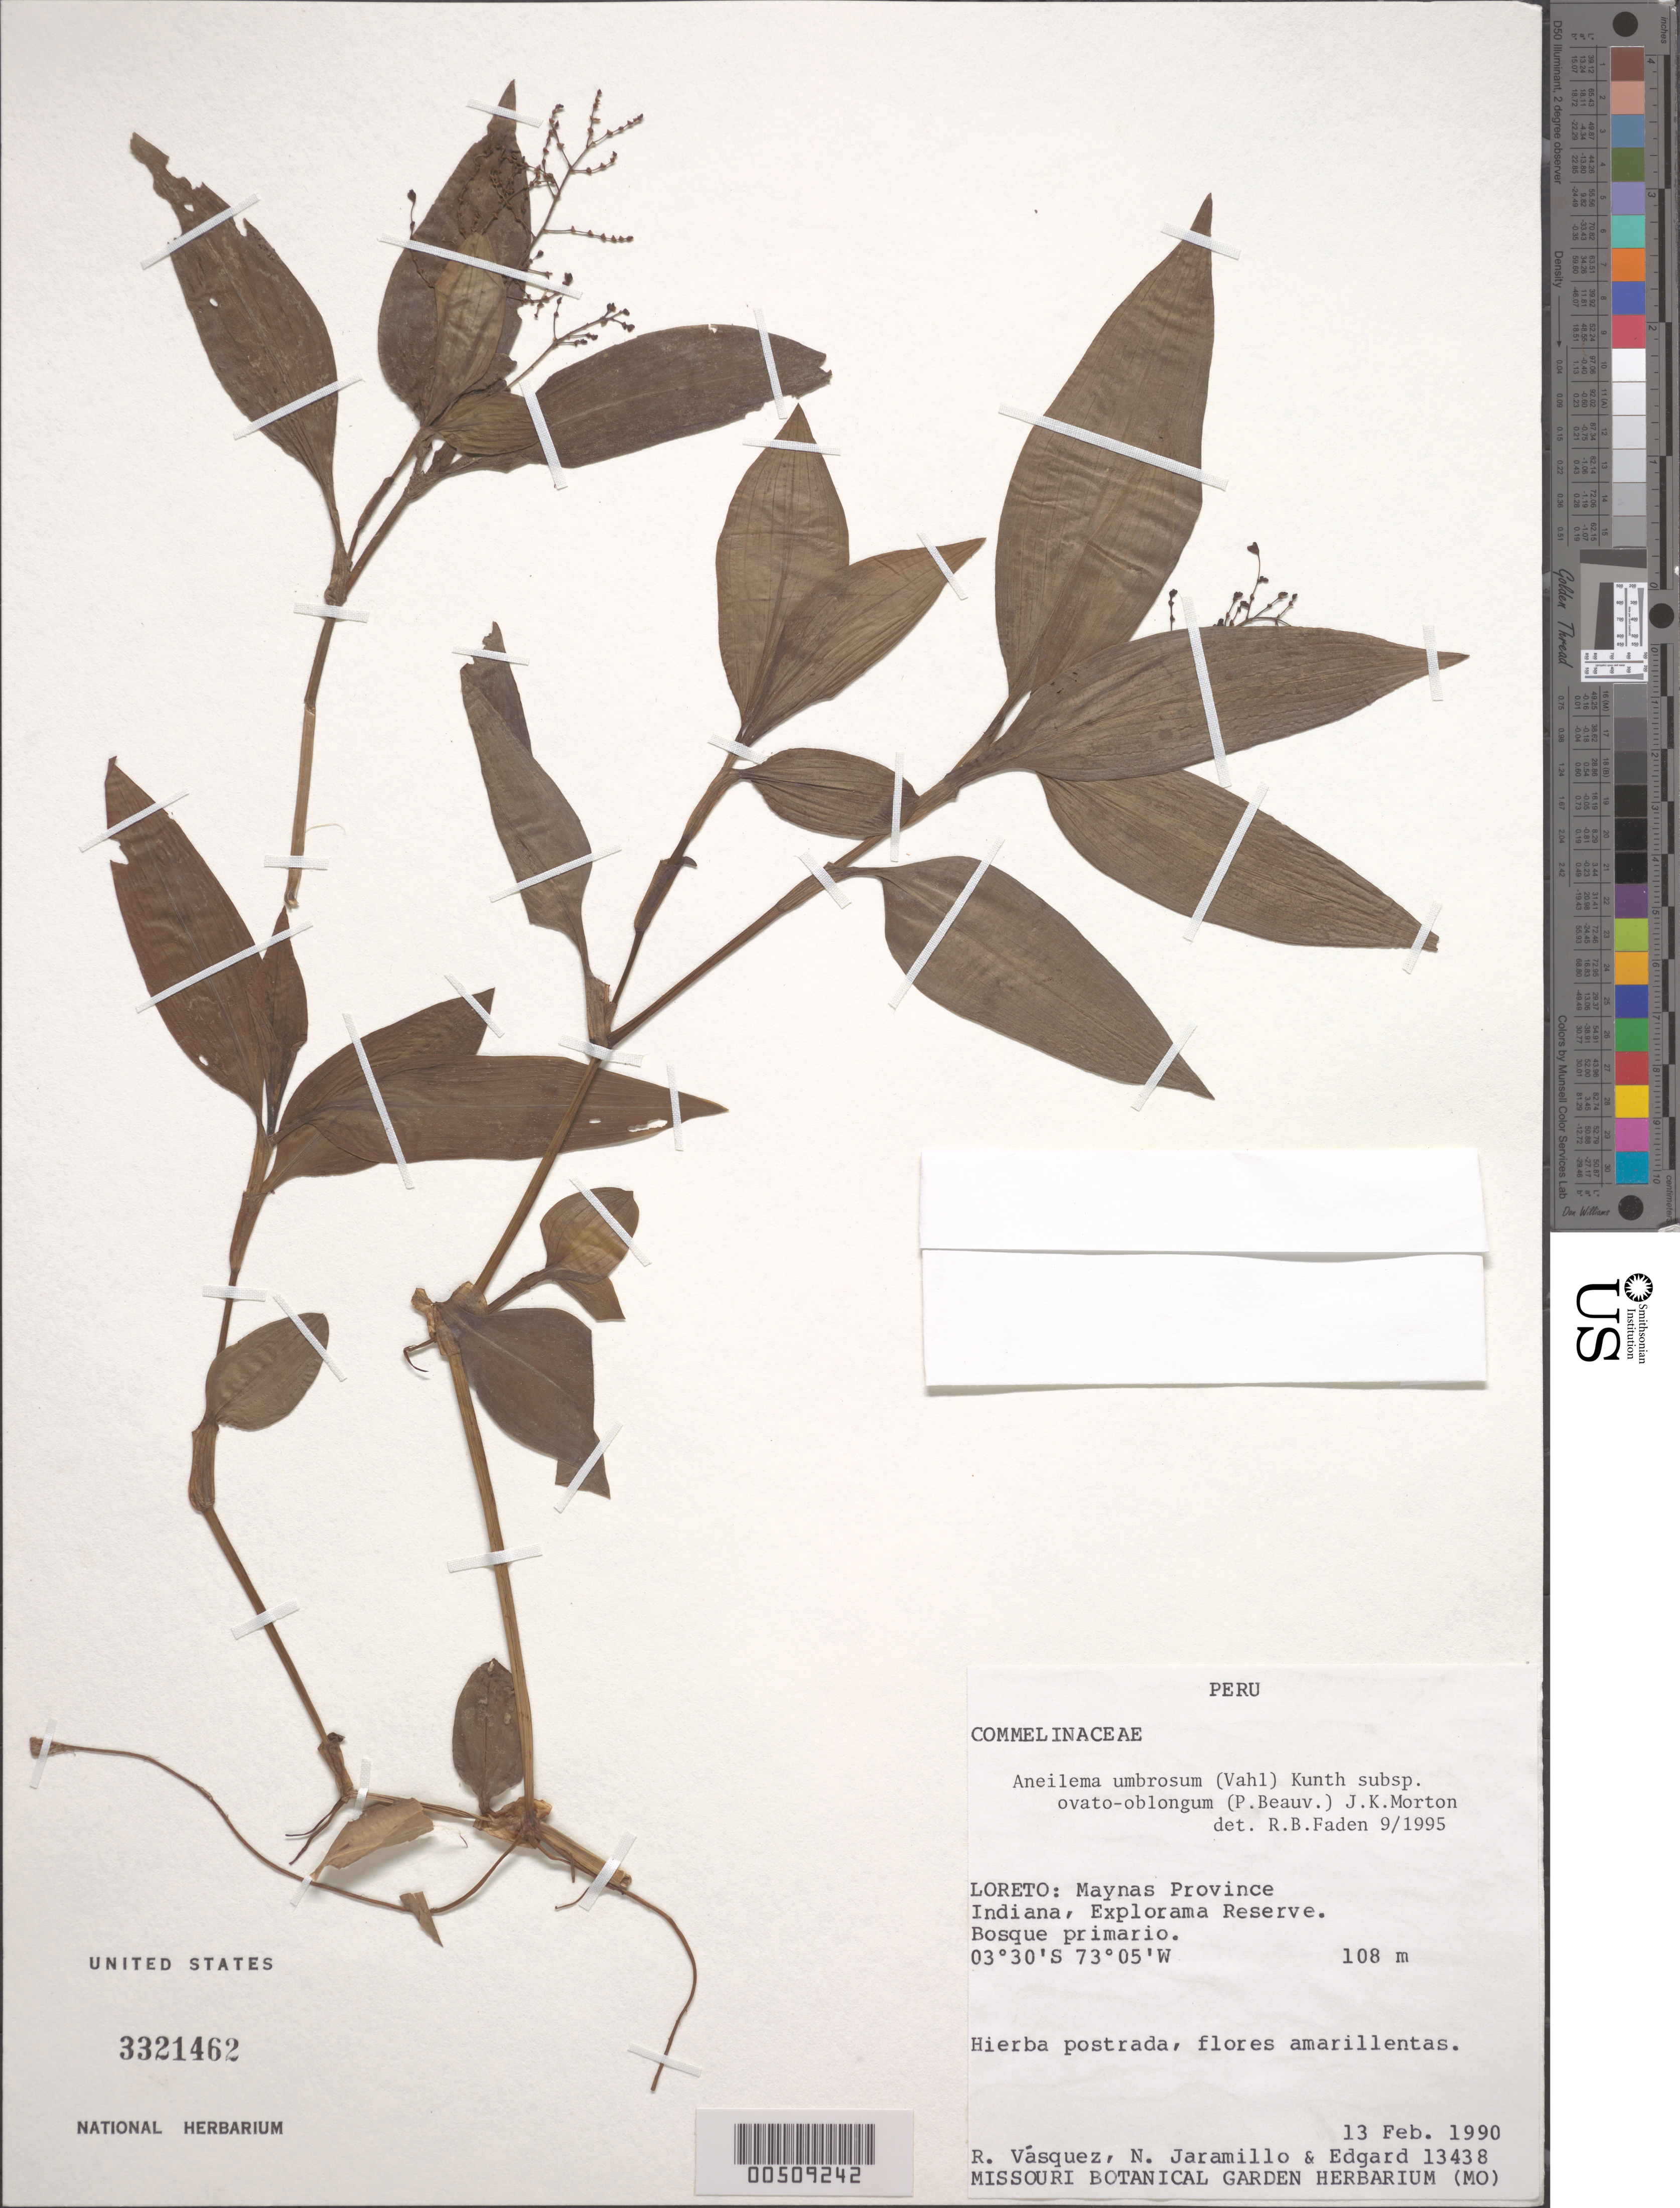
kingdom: Plantae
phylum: Tracheophyta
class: Liliopsida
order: Commelinales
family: Commelinaceae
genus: Aneilema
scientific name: Aneilema umbrosum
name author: (Vahl) Kunth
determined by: Faden, Robert B., (US), Smithsonian Institution - National Museum of Natural History (UNITED STATES)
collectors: R. Vasquez, N. Jaramillo & -. Edgard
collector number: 13438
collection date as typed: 13 Feb 1990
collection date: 1990-02-13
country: Peru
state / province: Loreto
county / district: Maynas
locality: Maynas Province, Indiana, Explorama Reserve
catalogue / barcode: US 3321462